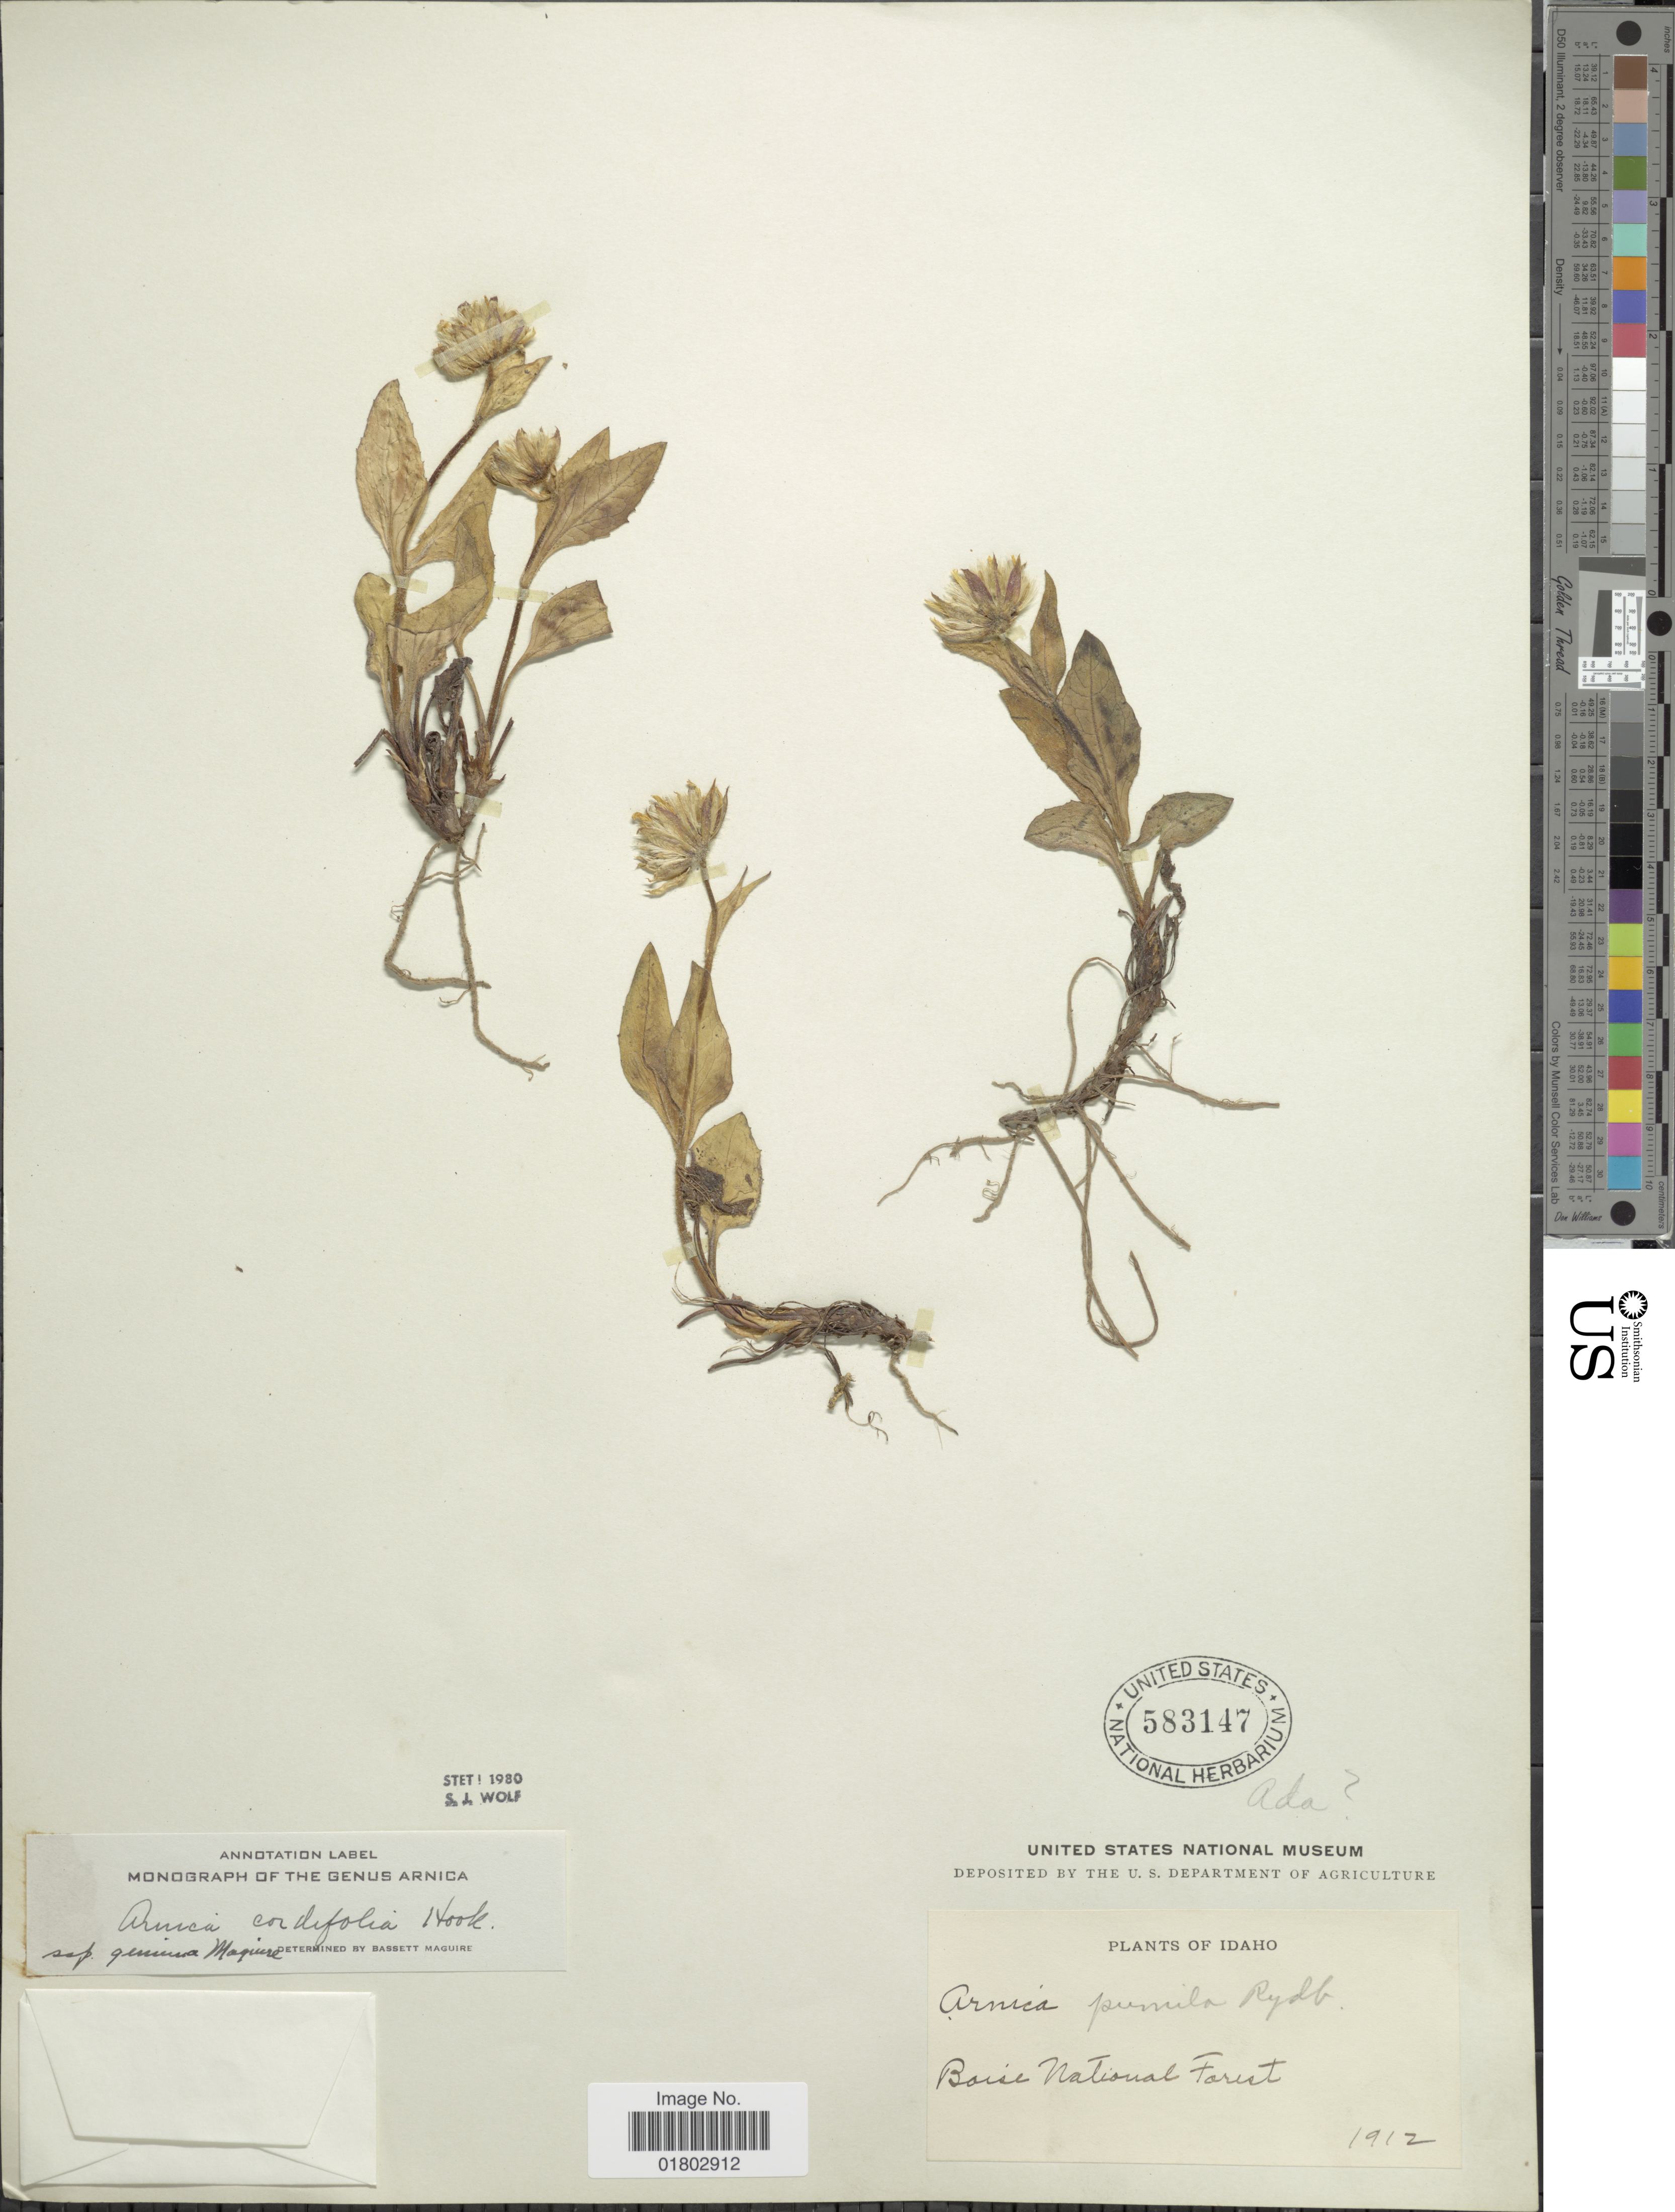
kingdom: Plantae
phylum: Tracheophyta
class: Magnoliopsida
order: Asterales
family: Asteraceae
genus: Arnica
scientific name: Arnica cordifolia subsp. genuina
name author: Maguire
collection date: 1912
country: United States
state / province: Idaho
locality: Boise National Forest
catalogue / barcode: US 583147